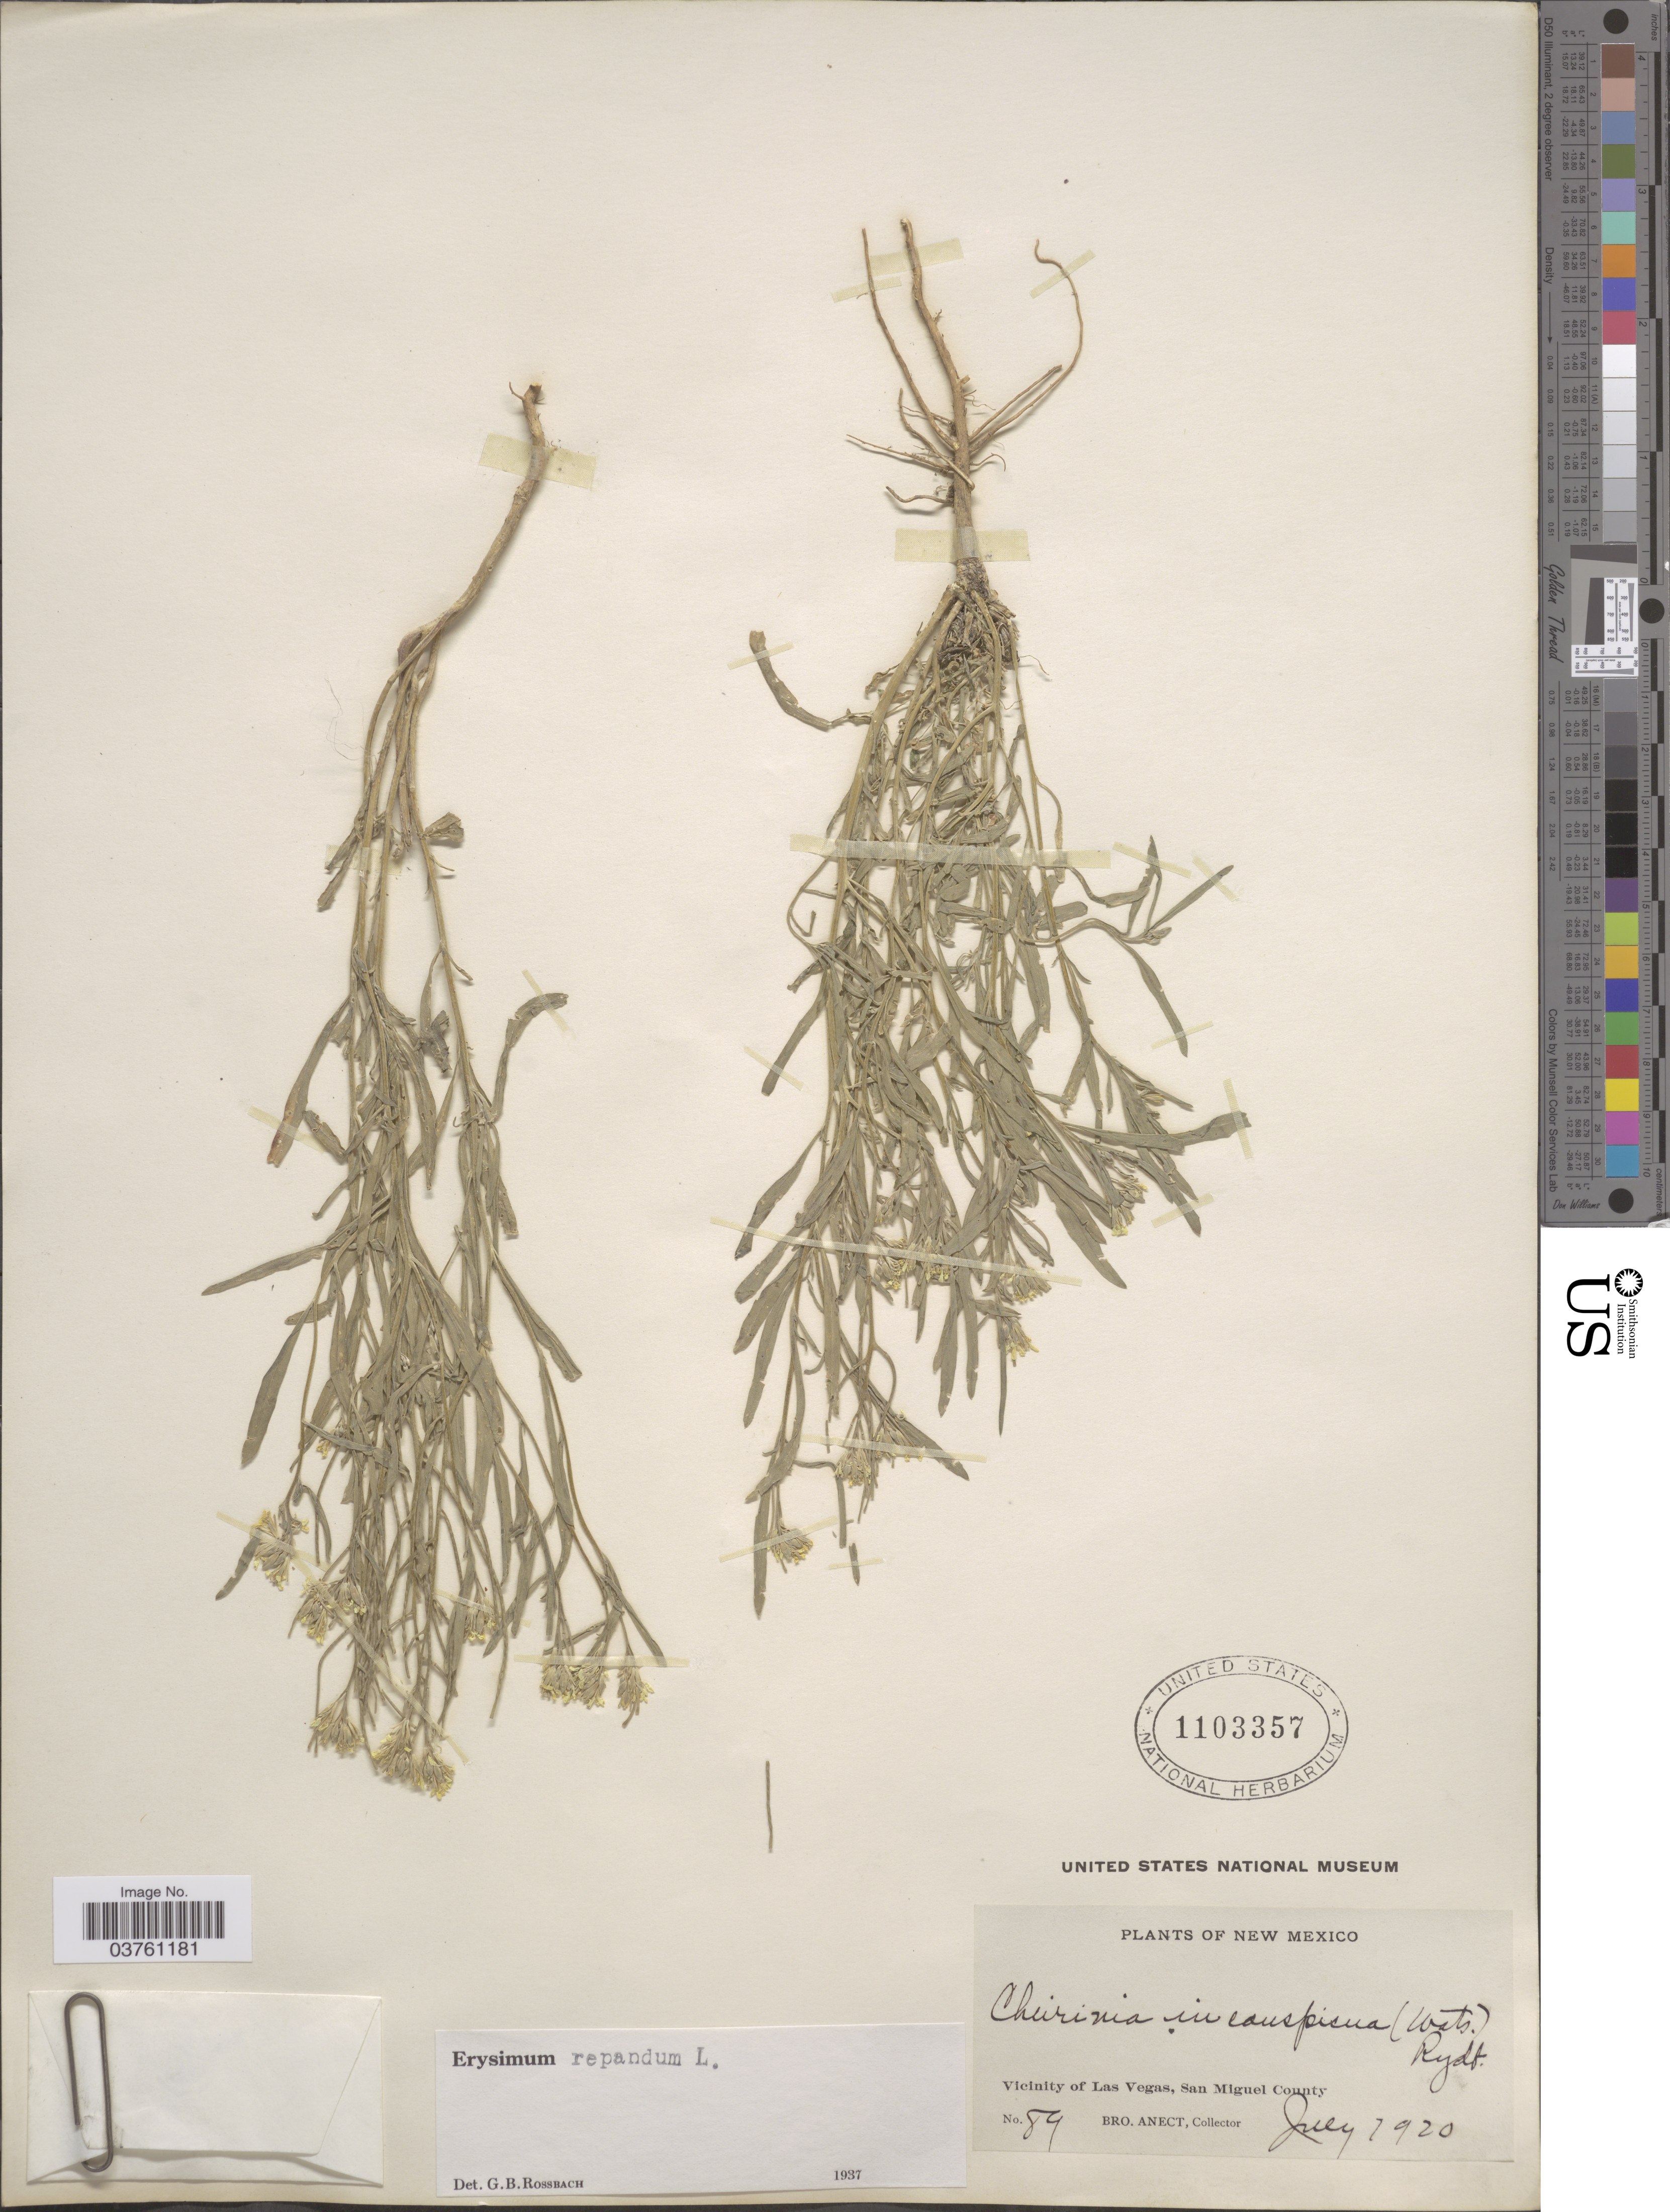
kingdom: Plantae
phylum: Tracheophyta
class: Magnoliopsida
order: Brassicales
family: Brassicaceae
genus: Erysimum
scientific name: Erysimum repandum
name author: L.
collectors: B. Anect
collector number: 89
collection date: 1920-07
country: United States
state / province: New Mexico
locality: Vicinity of Las Vegas, San Miguel County.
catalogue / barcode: US 1103357